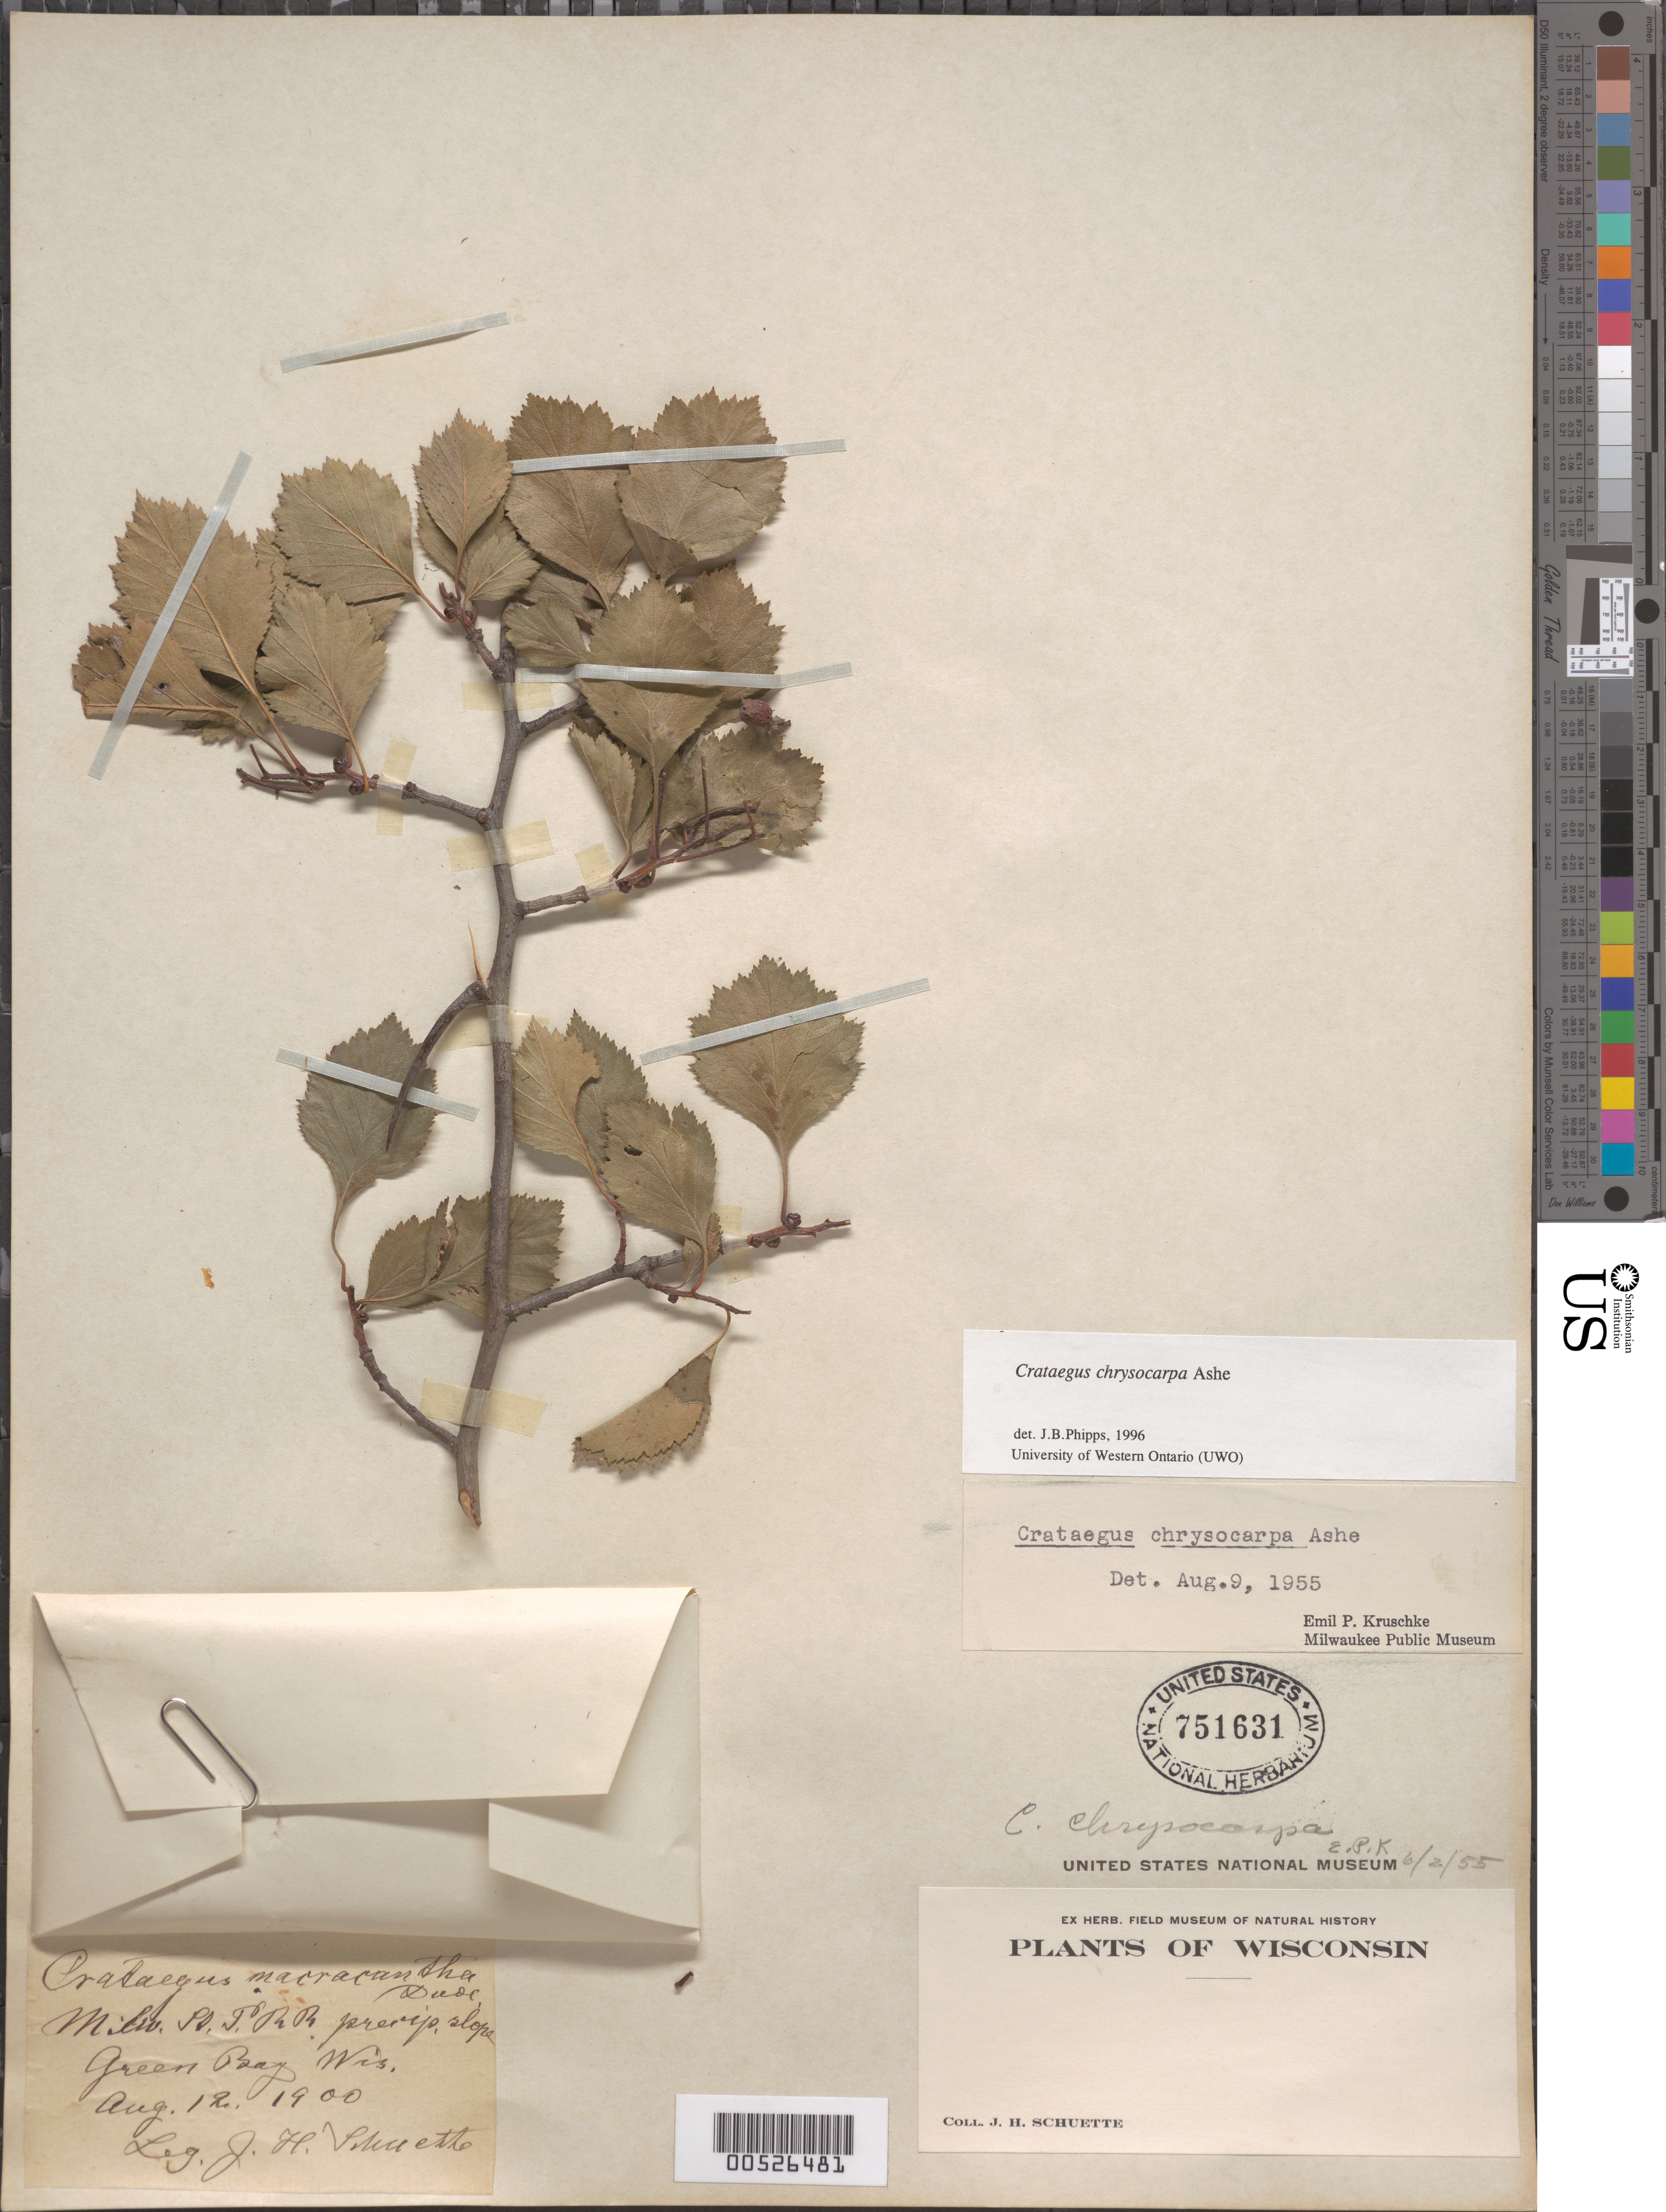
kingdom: Plantae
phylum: Tracheophyta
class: Magnoliopsida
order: Rosales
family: Rosaceae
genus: Crataegus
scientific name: Crataegus chrysocarpa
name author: Ashe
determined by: Kruschke, Emil Paul, (MIL), Milwaukee Public Museum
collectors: J. H. Schuette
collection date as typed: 12 Aug 1900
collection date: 1900-08-12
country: United States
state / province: Wisconsin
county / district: Brown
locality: Green Bay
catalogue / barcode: US 751631